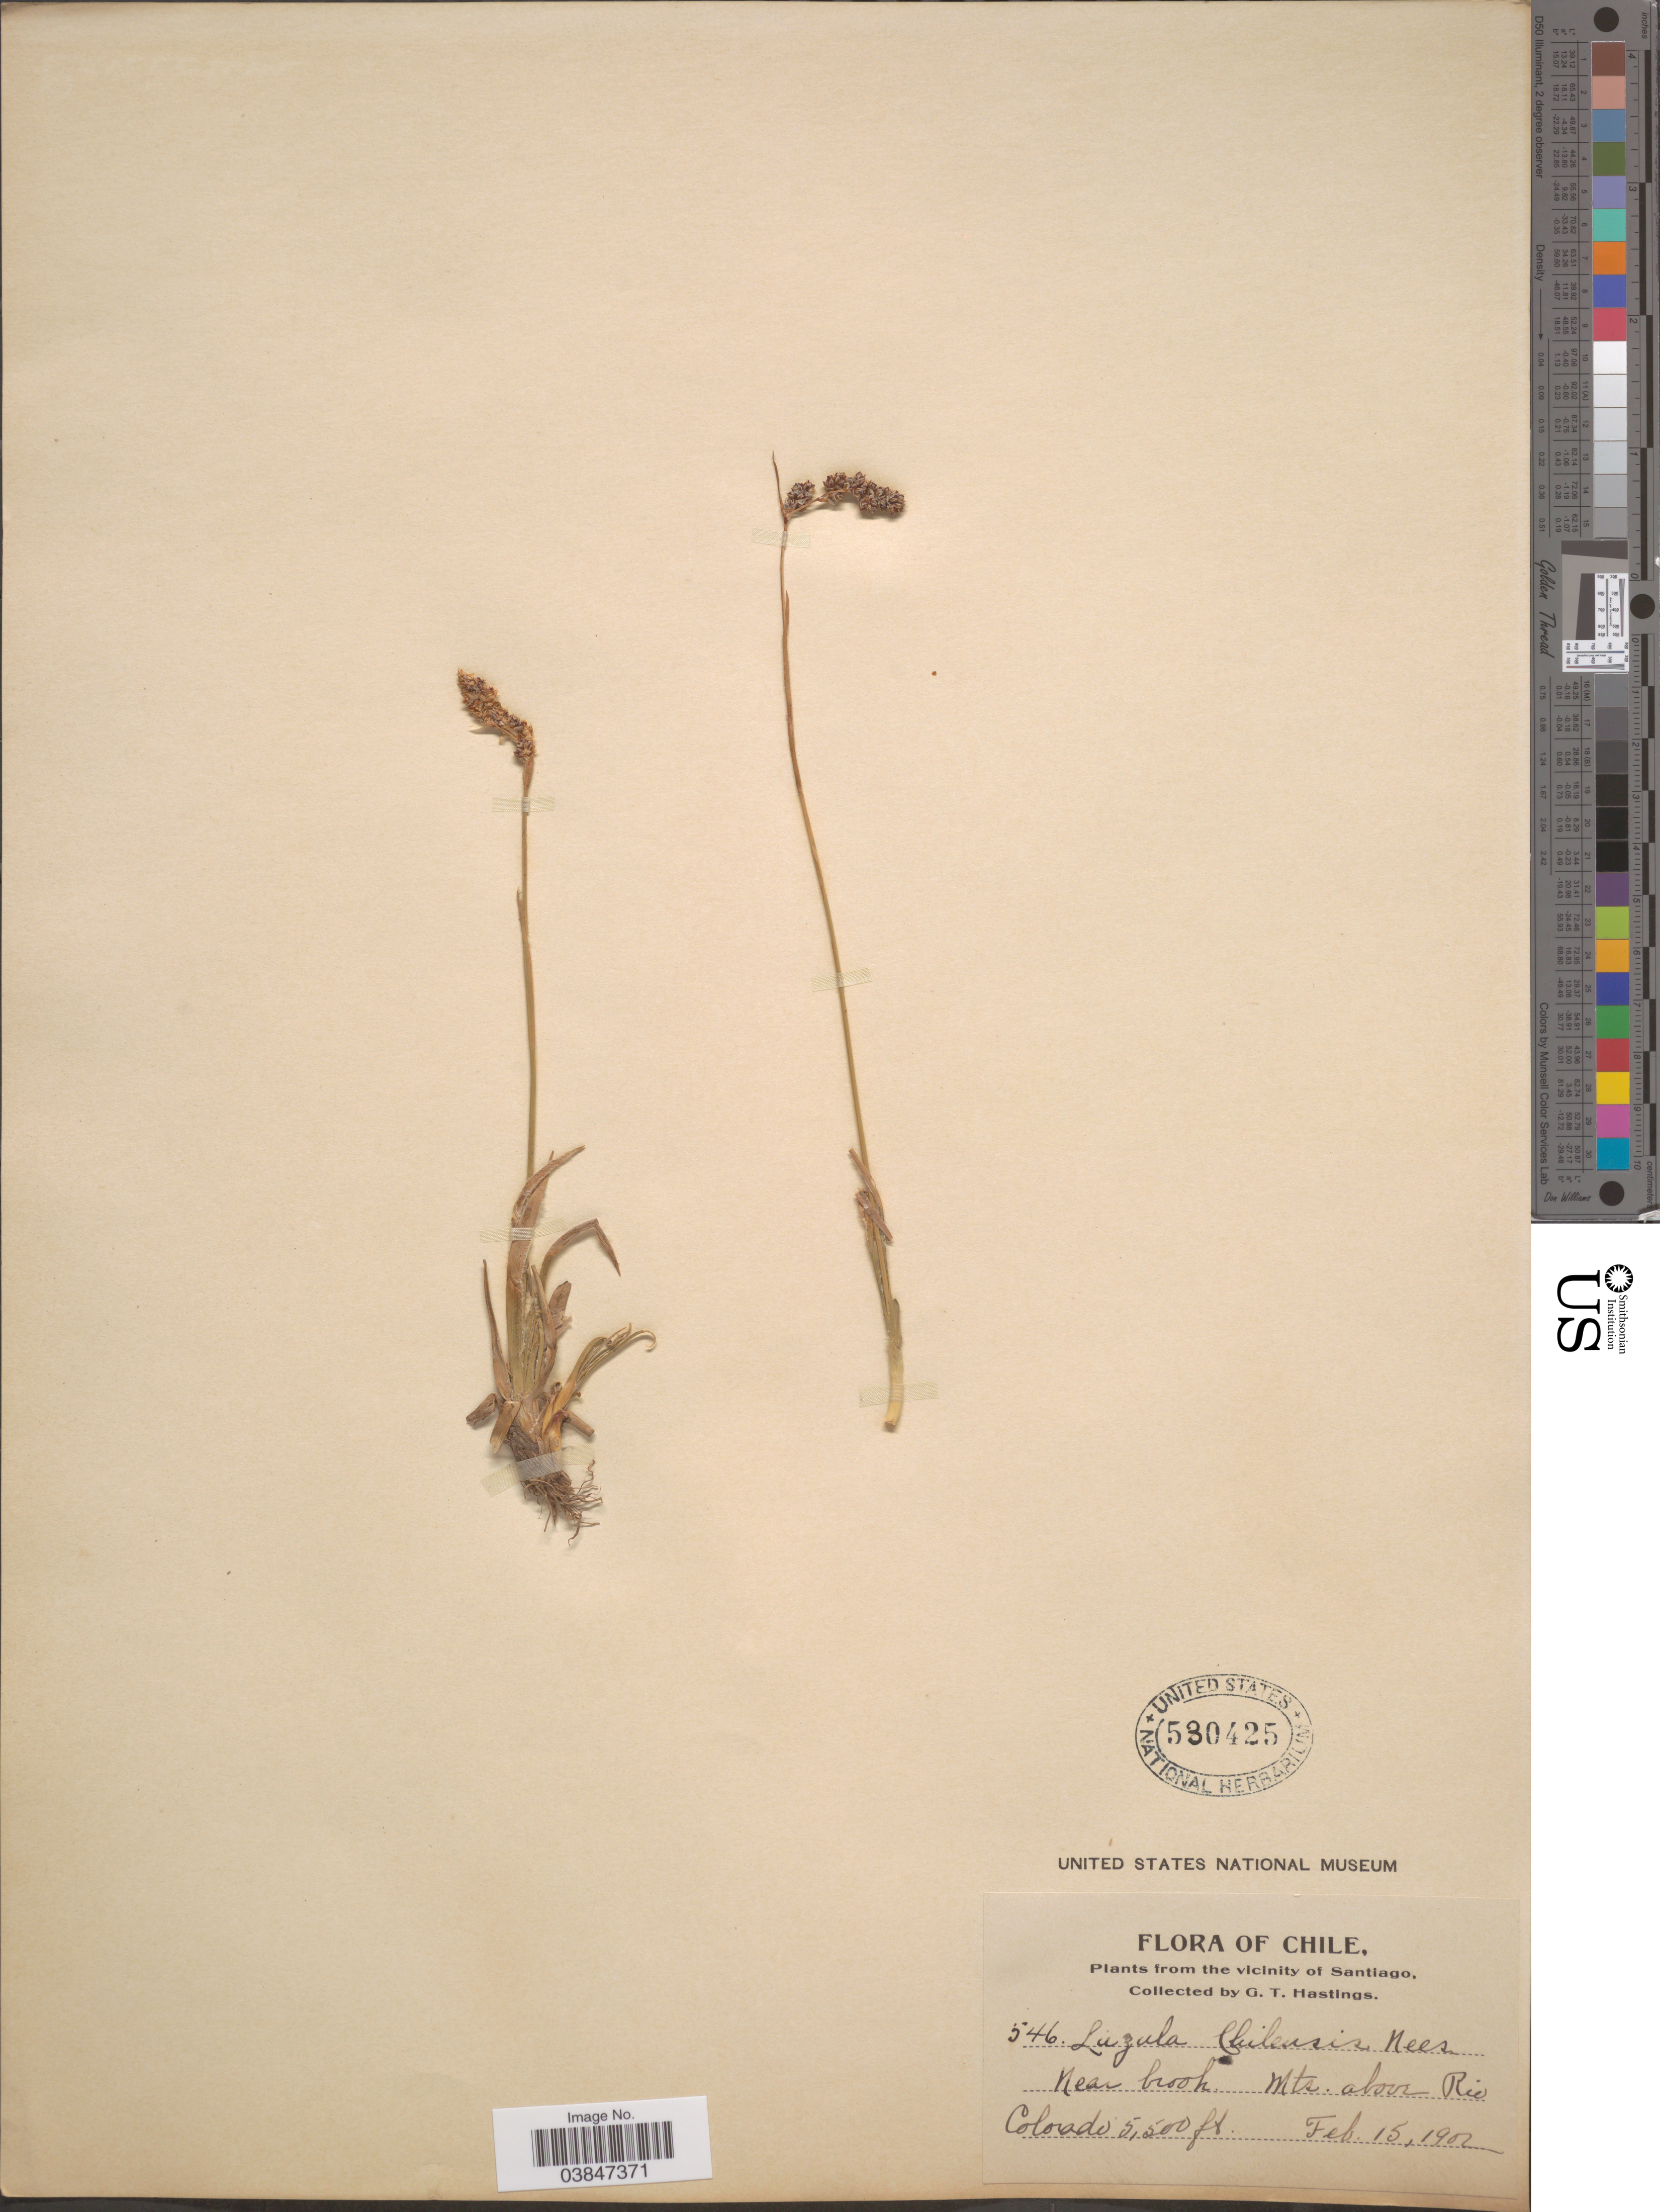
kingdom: Plantae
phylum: Tracheophyta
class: Liliopsida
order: Poales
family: Juncaceae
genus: Luzula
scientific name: Luzula chilensis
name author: Nees & Meyen ex Kunth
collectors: G. Hastings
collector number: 546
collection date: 1902-02-15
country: Chile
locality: Vicinity of Santiago. Near brook. Mts. above Rio Colorado.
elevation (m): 1676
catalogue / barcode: US 530425